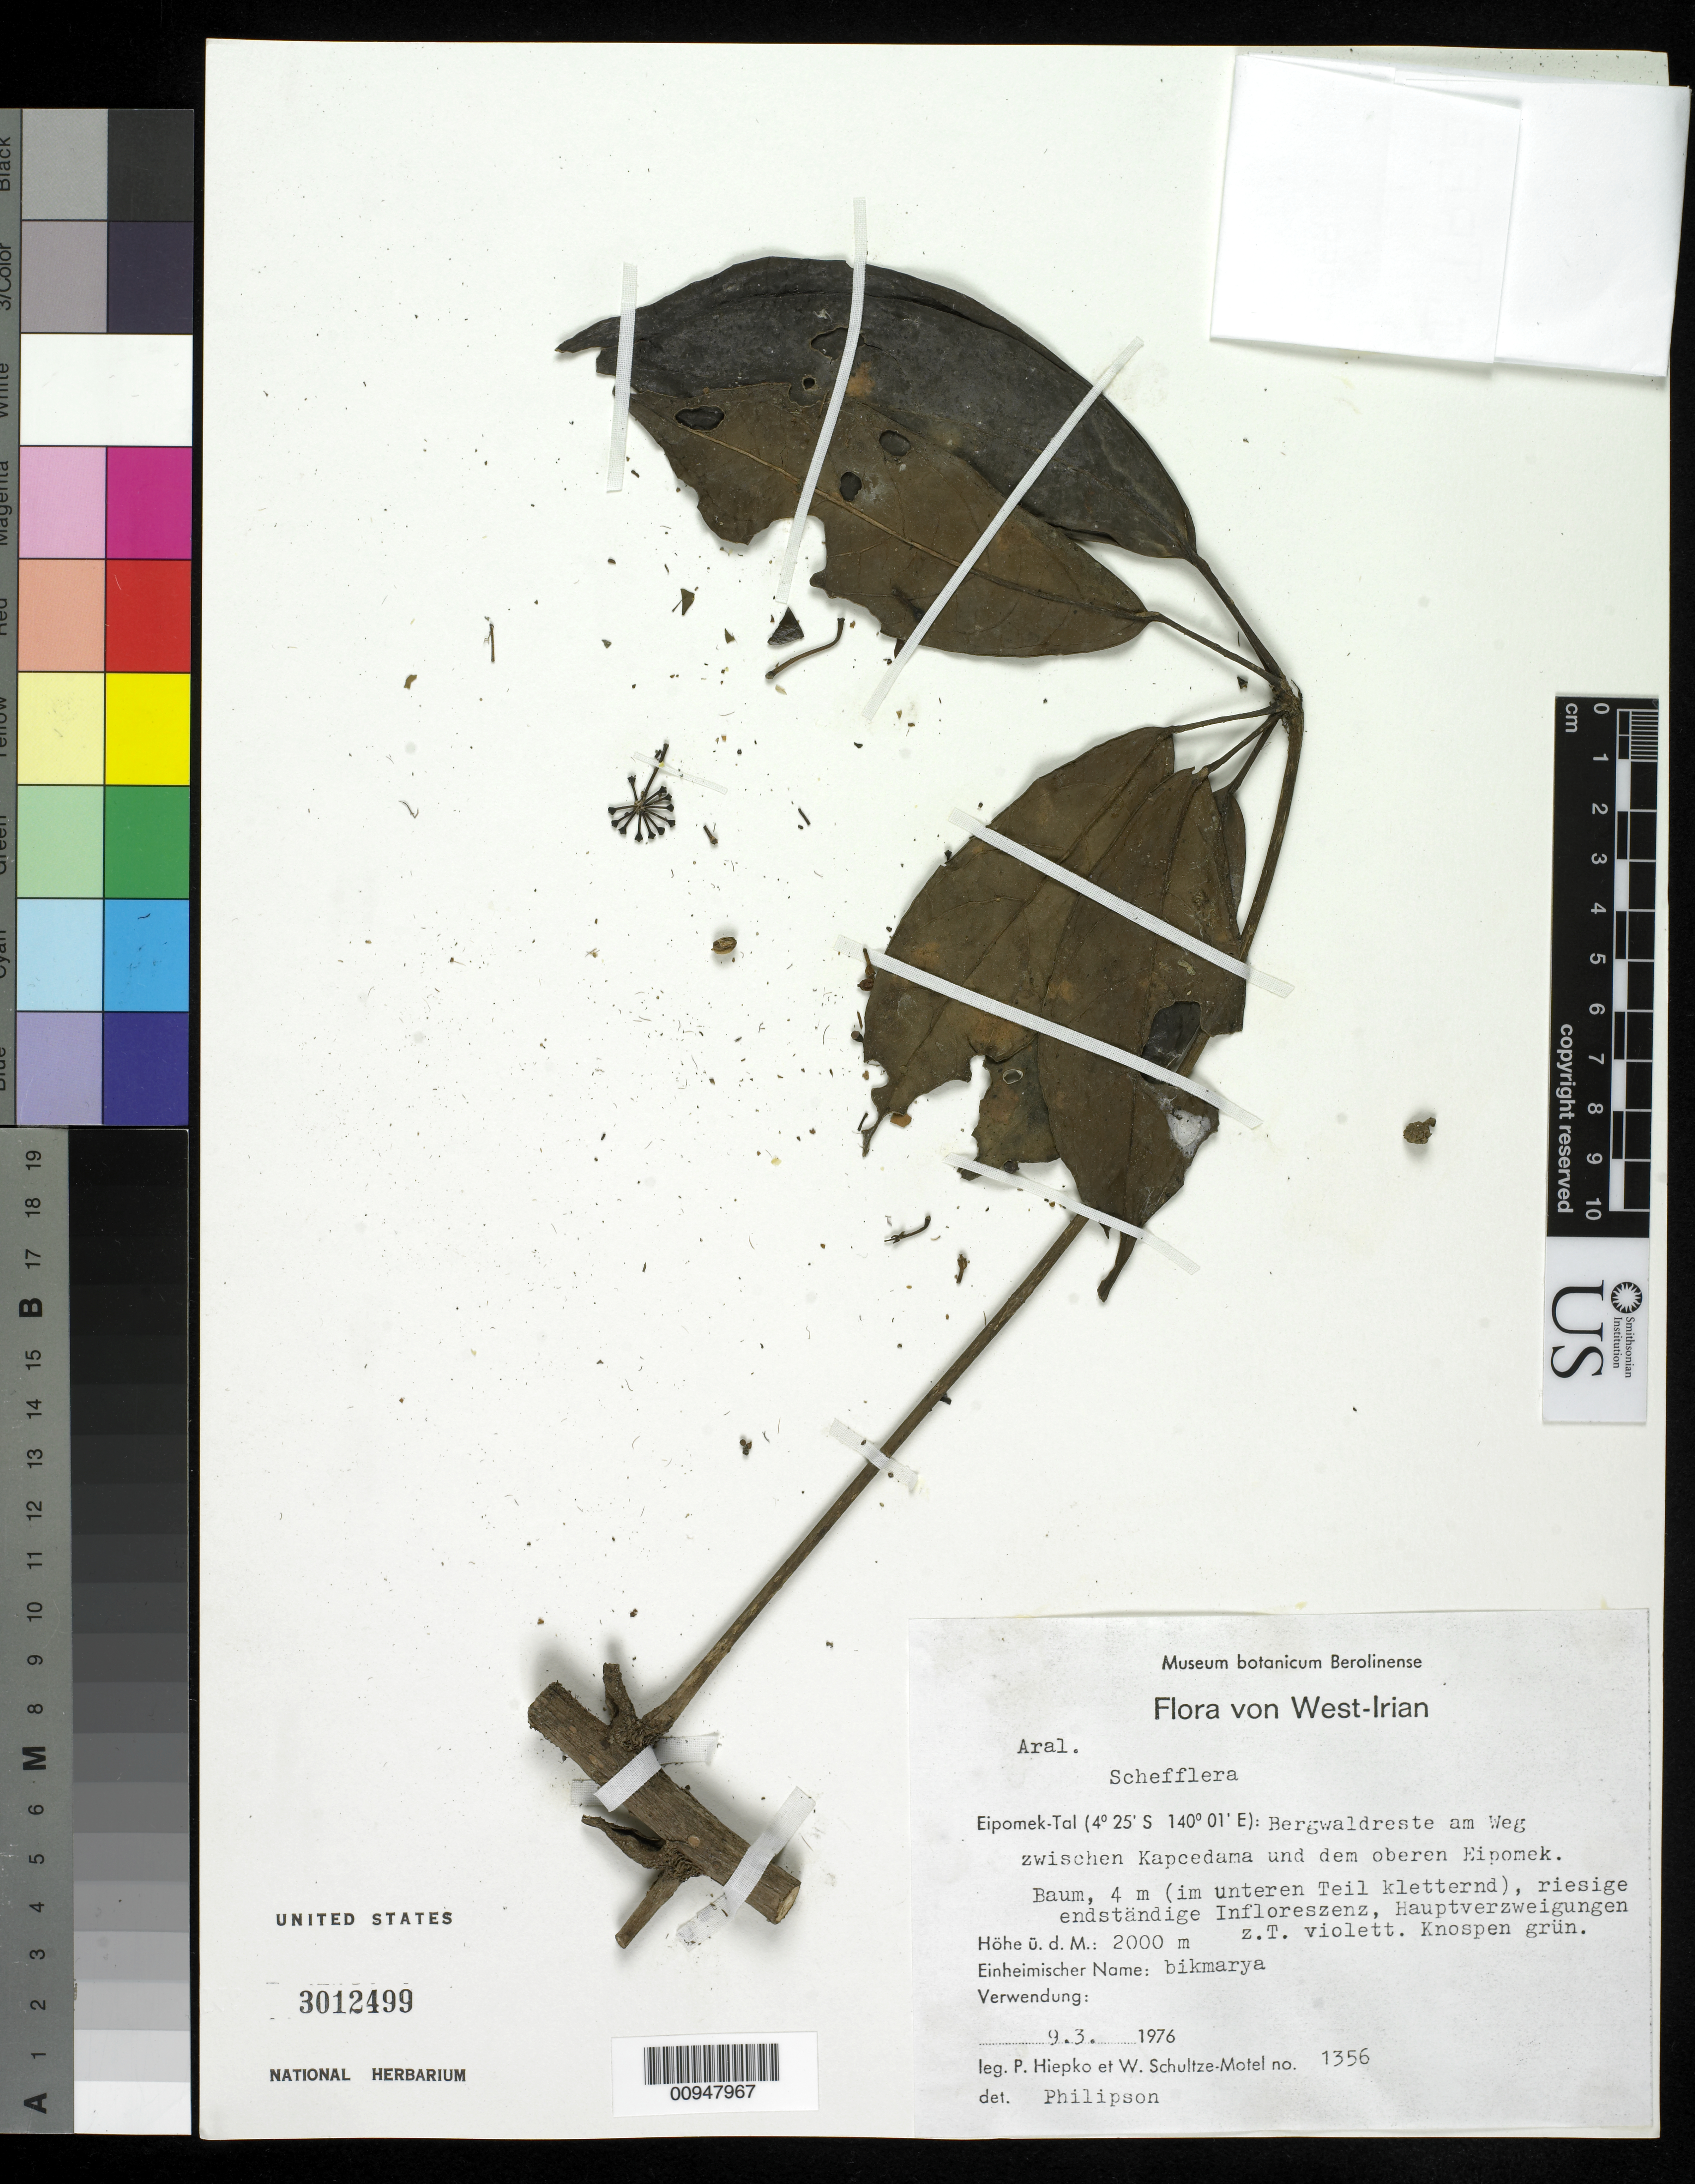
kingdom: Plantae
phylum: Tracheophyta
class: Magnoliopsida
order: Apiales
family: Araliaceae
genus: Schefflera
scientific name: Schefflera sp.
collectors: P. H. Hiepko & W. Schultze-Motel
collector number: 1356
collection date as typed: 09 Mar 1976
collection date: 1976-03-09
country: Indonesia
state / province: Papua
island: New Guinea I.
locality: Bergwaldreste am weg zwischen Kapcedama und dem oberen Eipomek. Irian Jaya.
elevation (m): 2000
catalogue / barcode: US 3012499